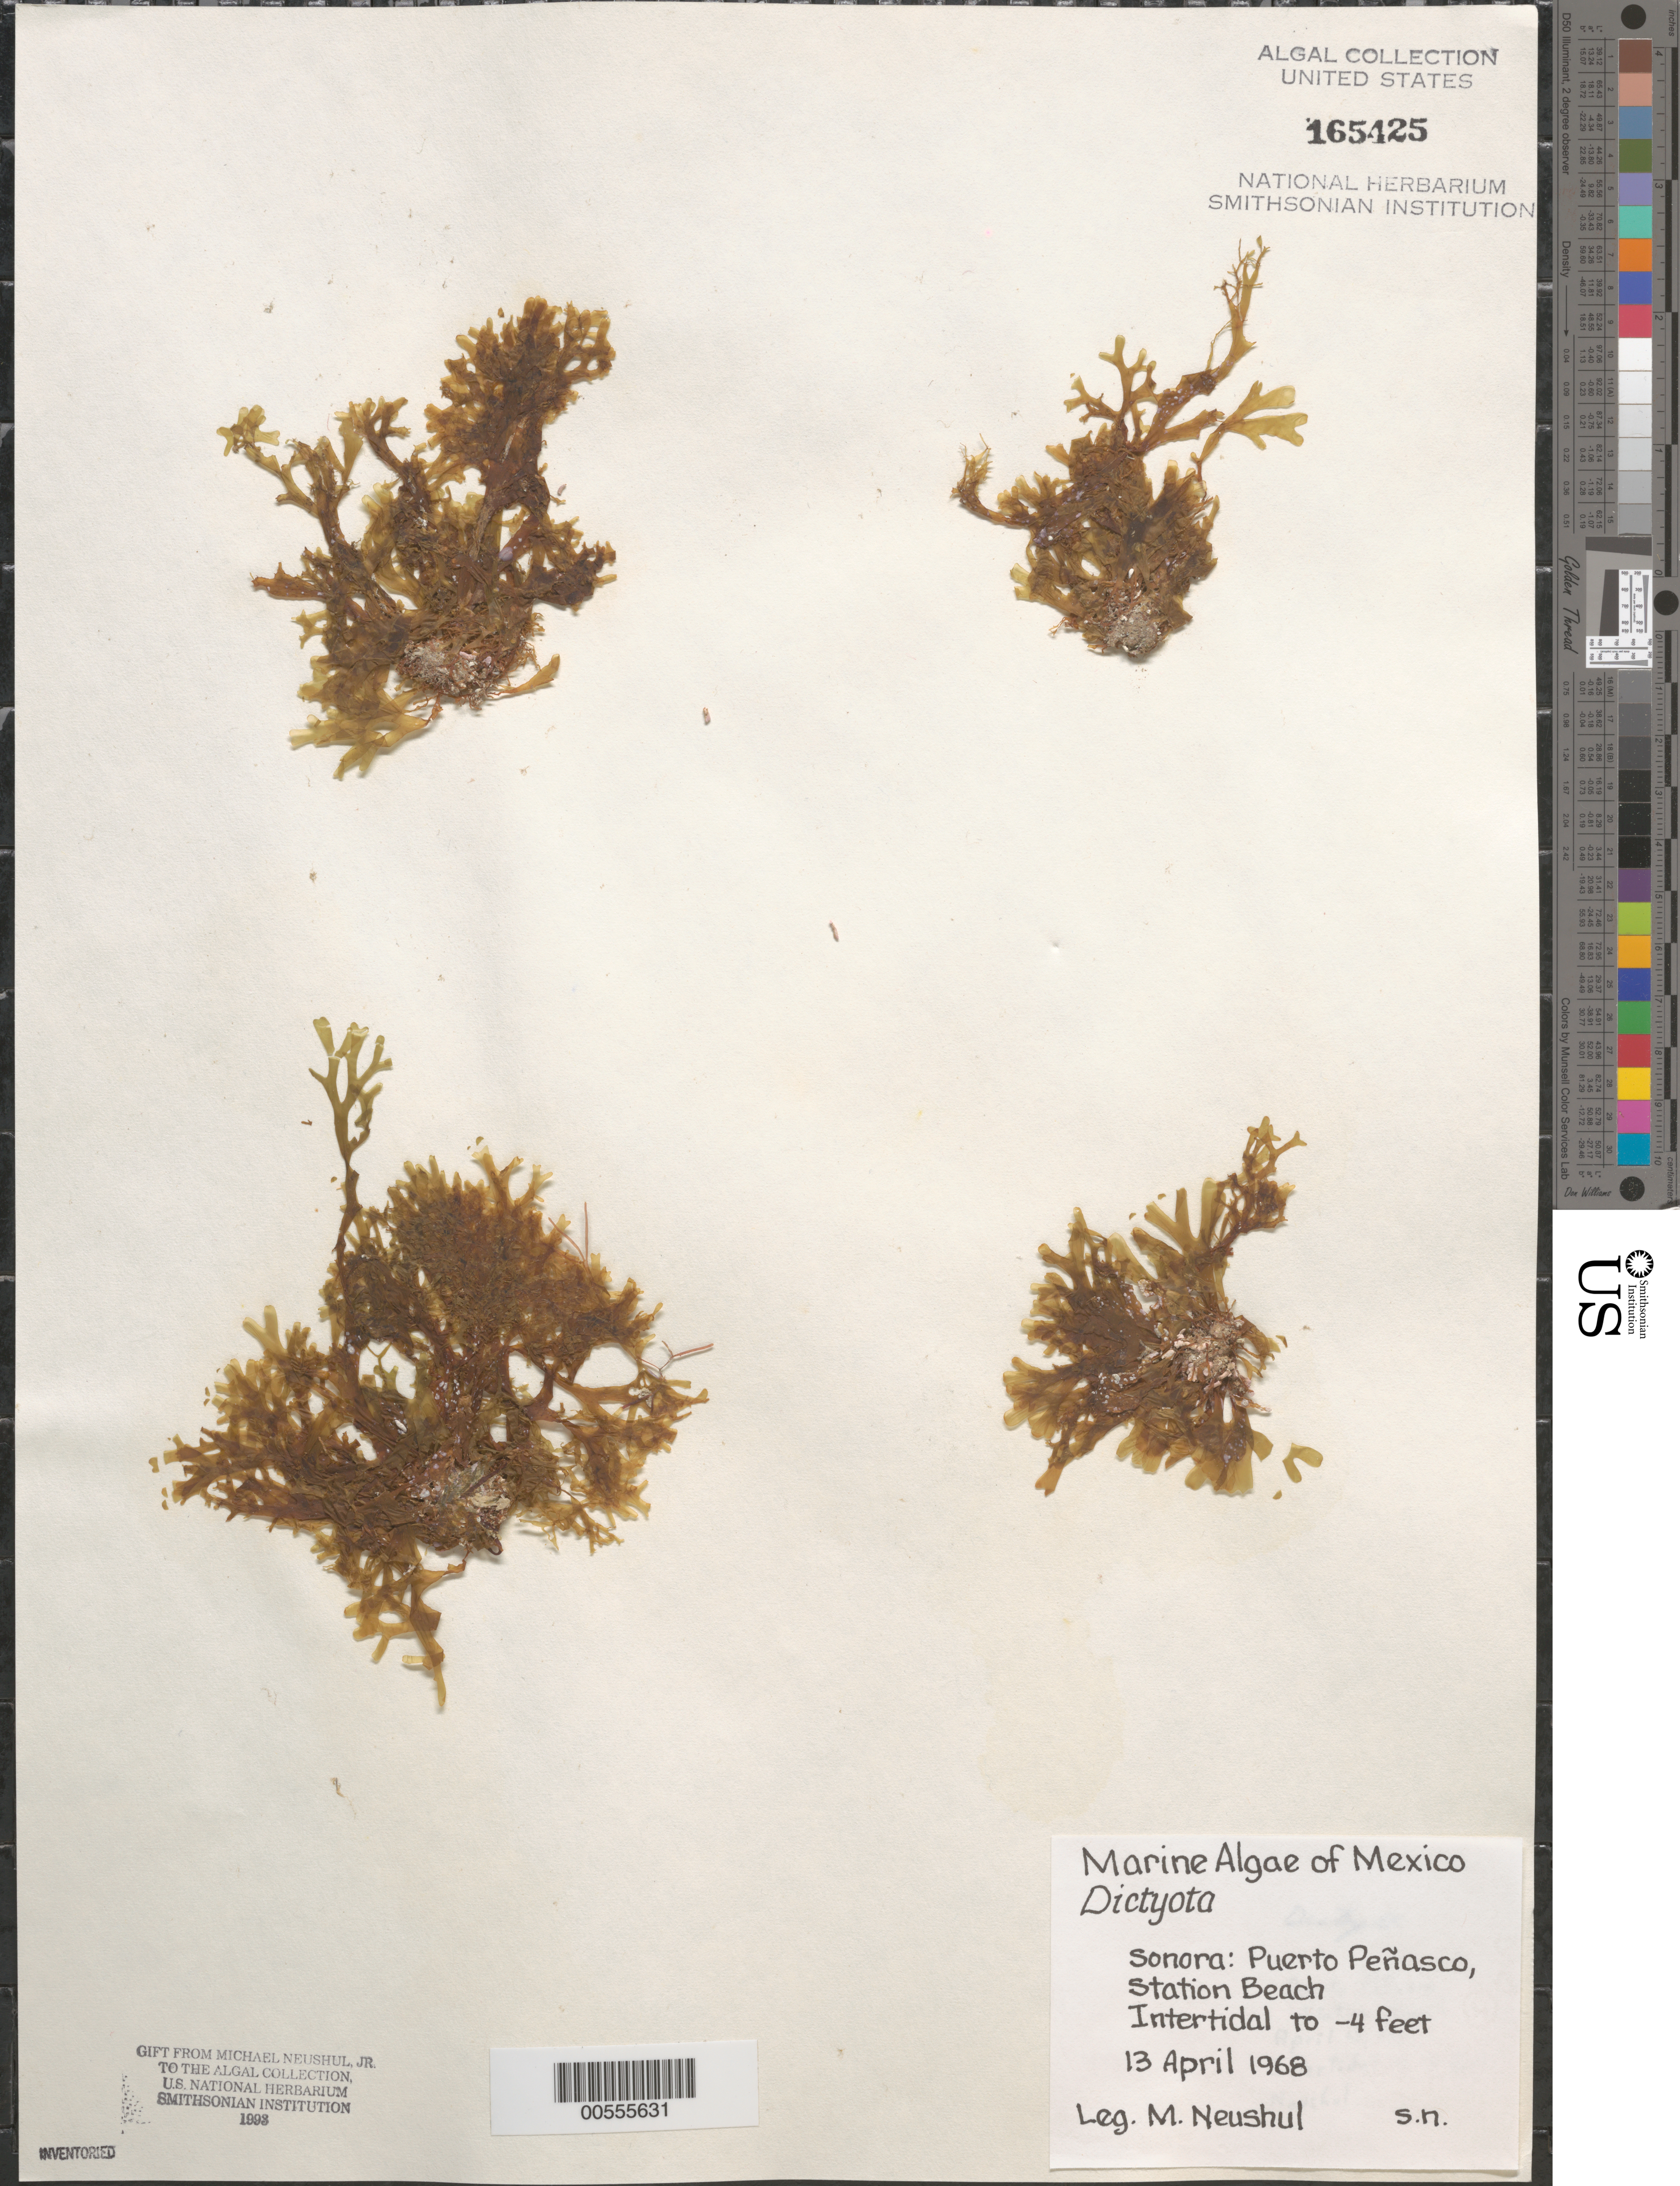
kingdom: Chromista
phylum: Ochrophyta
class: Phaeophyceae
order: Dictyotales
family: Dictyotaceae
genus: Dictyota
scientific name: Dictyota sp.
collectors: M. Neushul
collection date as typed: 13 Apr 1968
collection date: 1968-04-13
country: Mexico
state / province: Sonora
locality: Puerto Penasco, Playa Estacion (Station Beach)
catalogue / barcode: US 165425